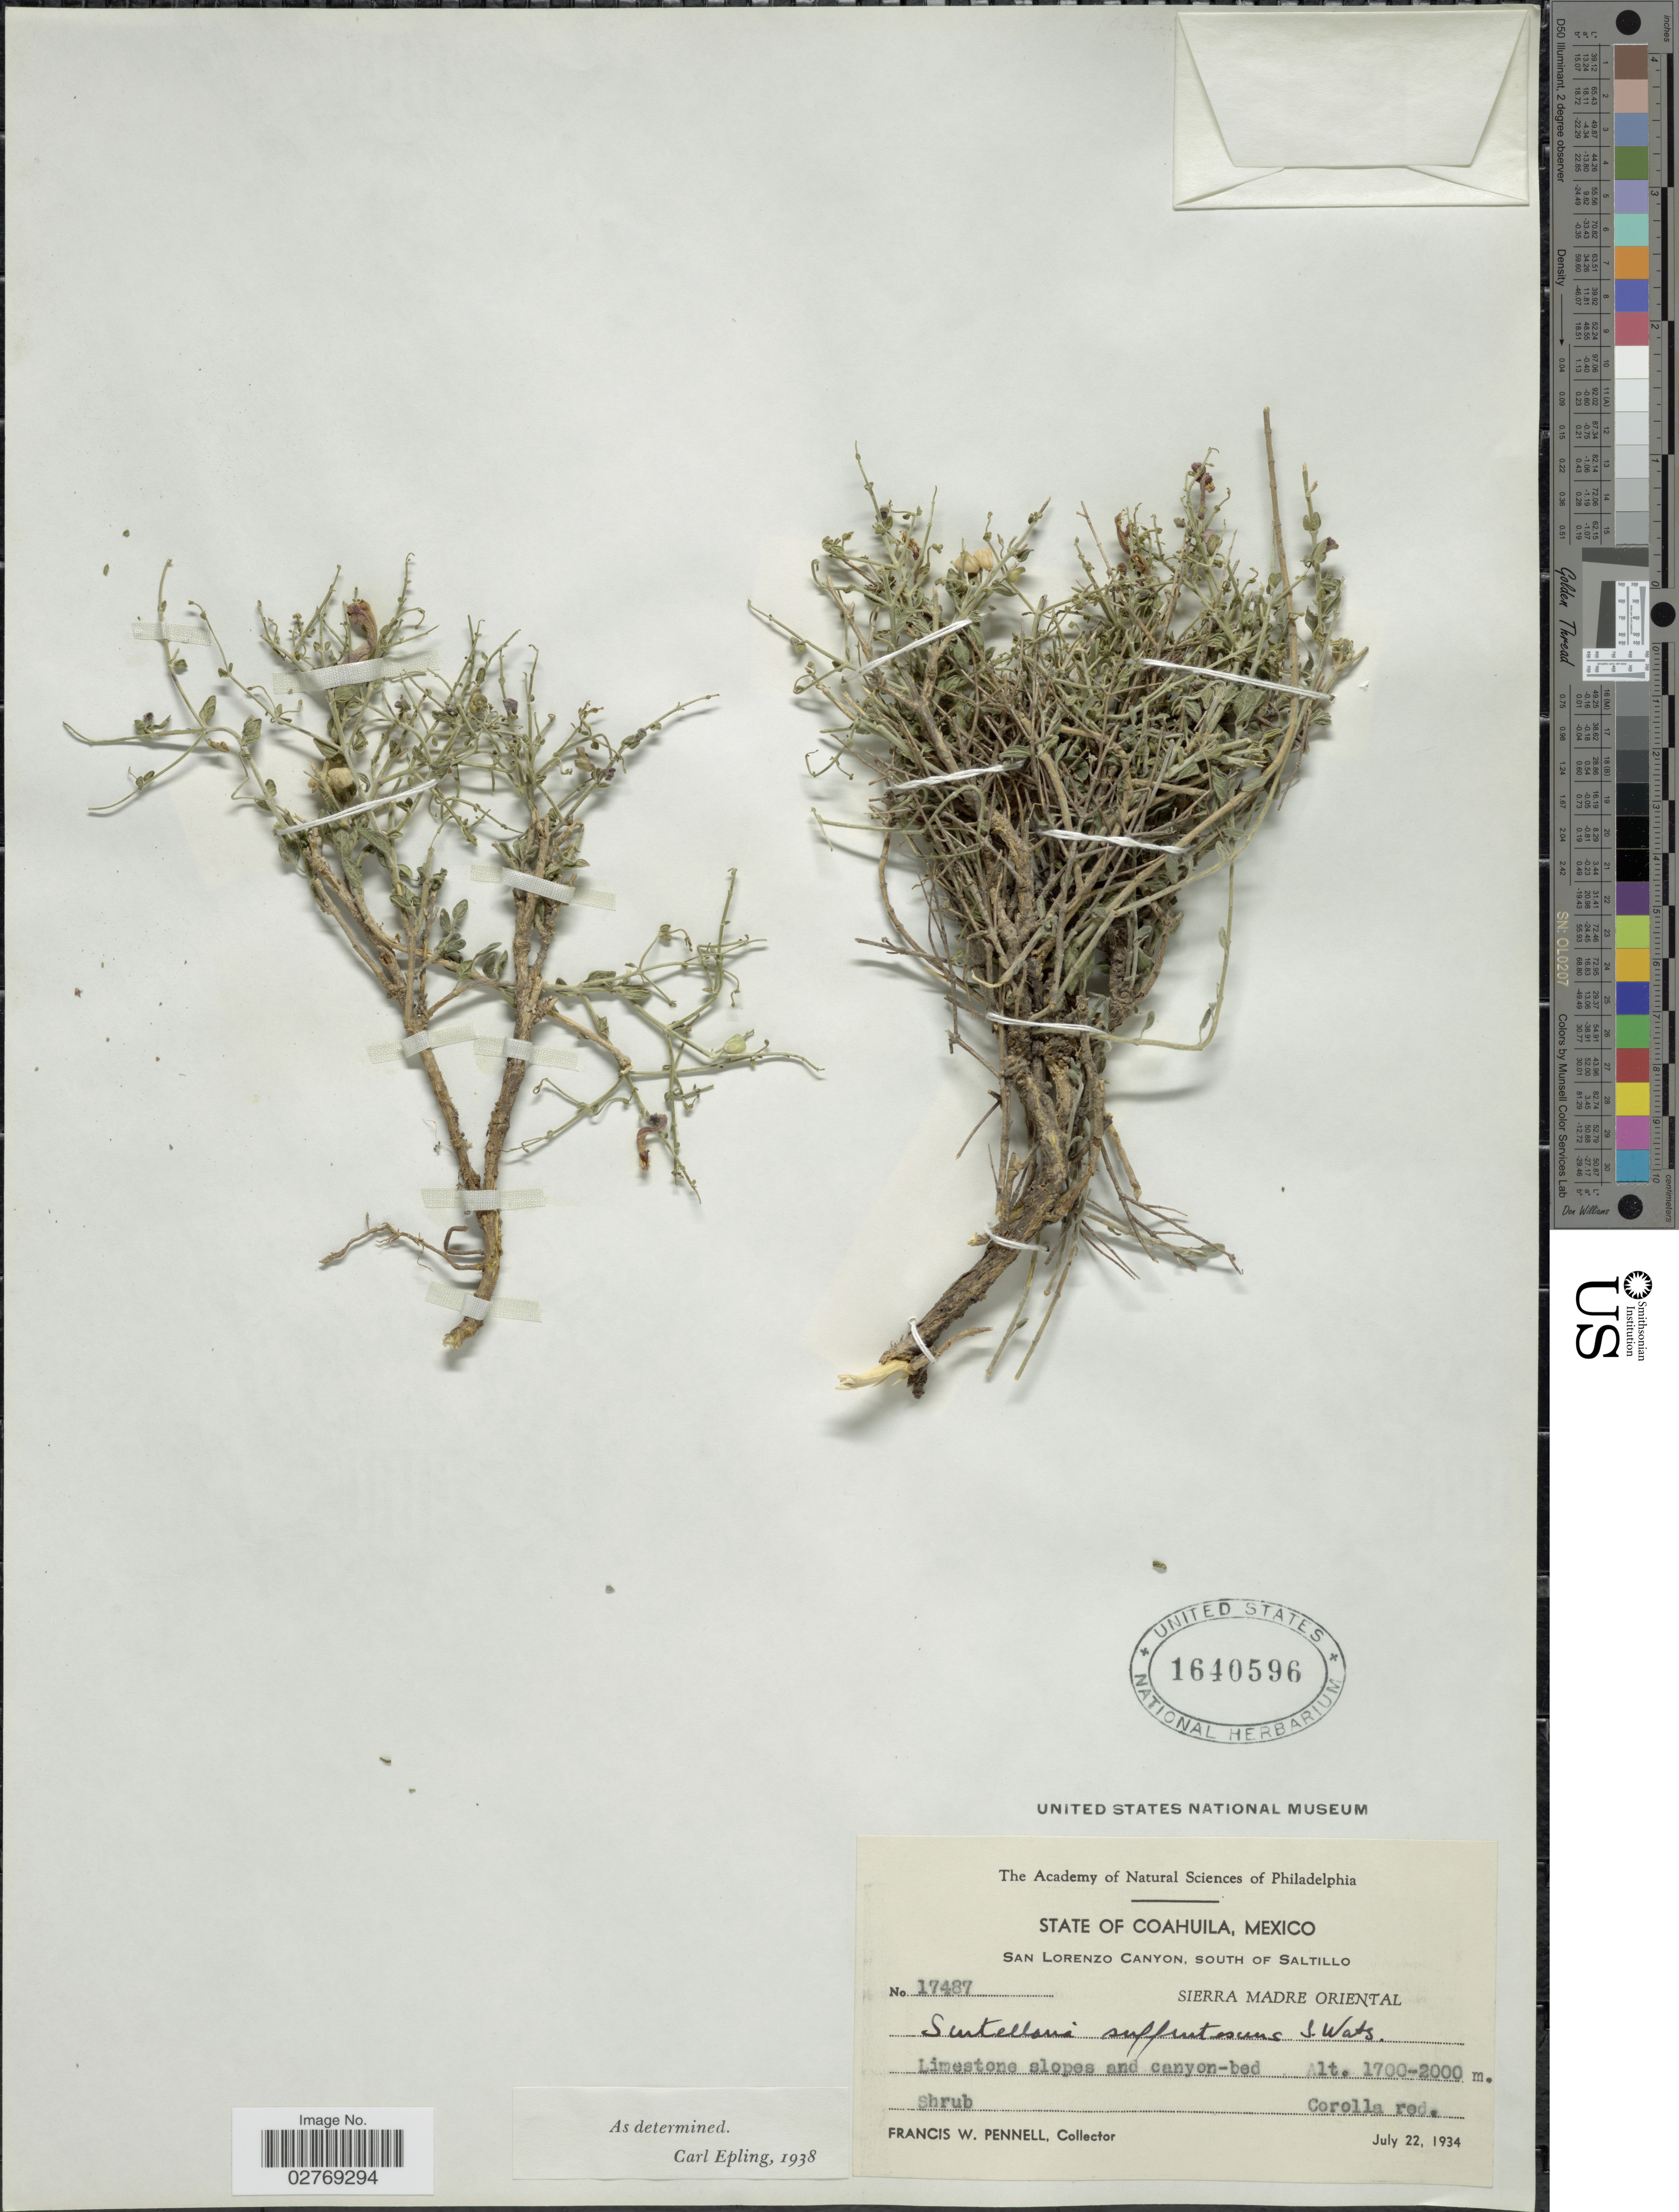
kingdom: Plantae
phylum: Tracheophyta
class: Magnoliopsida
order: Lamiales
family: Lamiaceae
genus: Scutellaria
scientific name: Scutellaria suffrutescens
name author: S. Watson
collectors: F. W. Pennell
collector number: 17487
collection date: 1934-07-22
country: Mexico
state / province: Coahuila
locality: San Lorenzo Canyon, South of Saltillo. Sierra Madre Oriental. Limestone slopes and canyon-bed.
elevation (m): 1700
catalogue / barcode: US 1640596